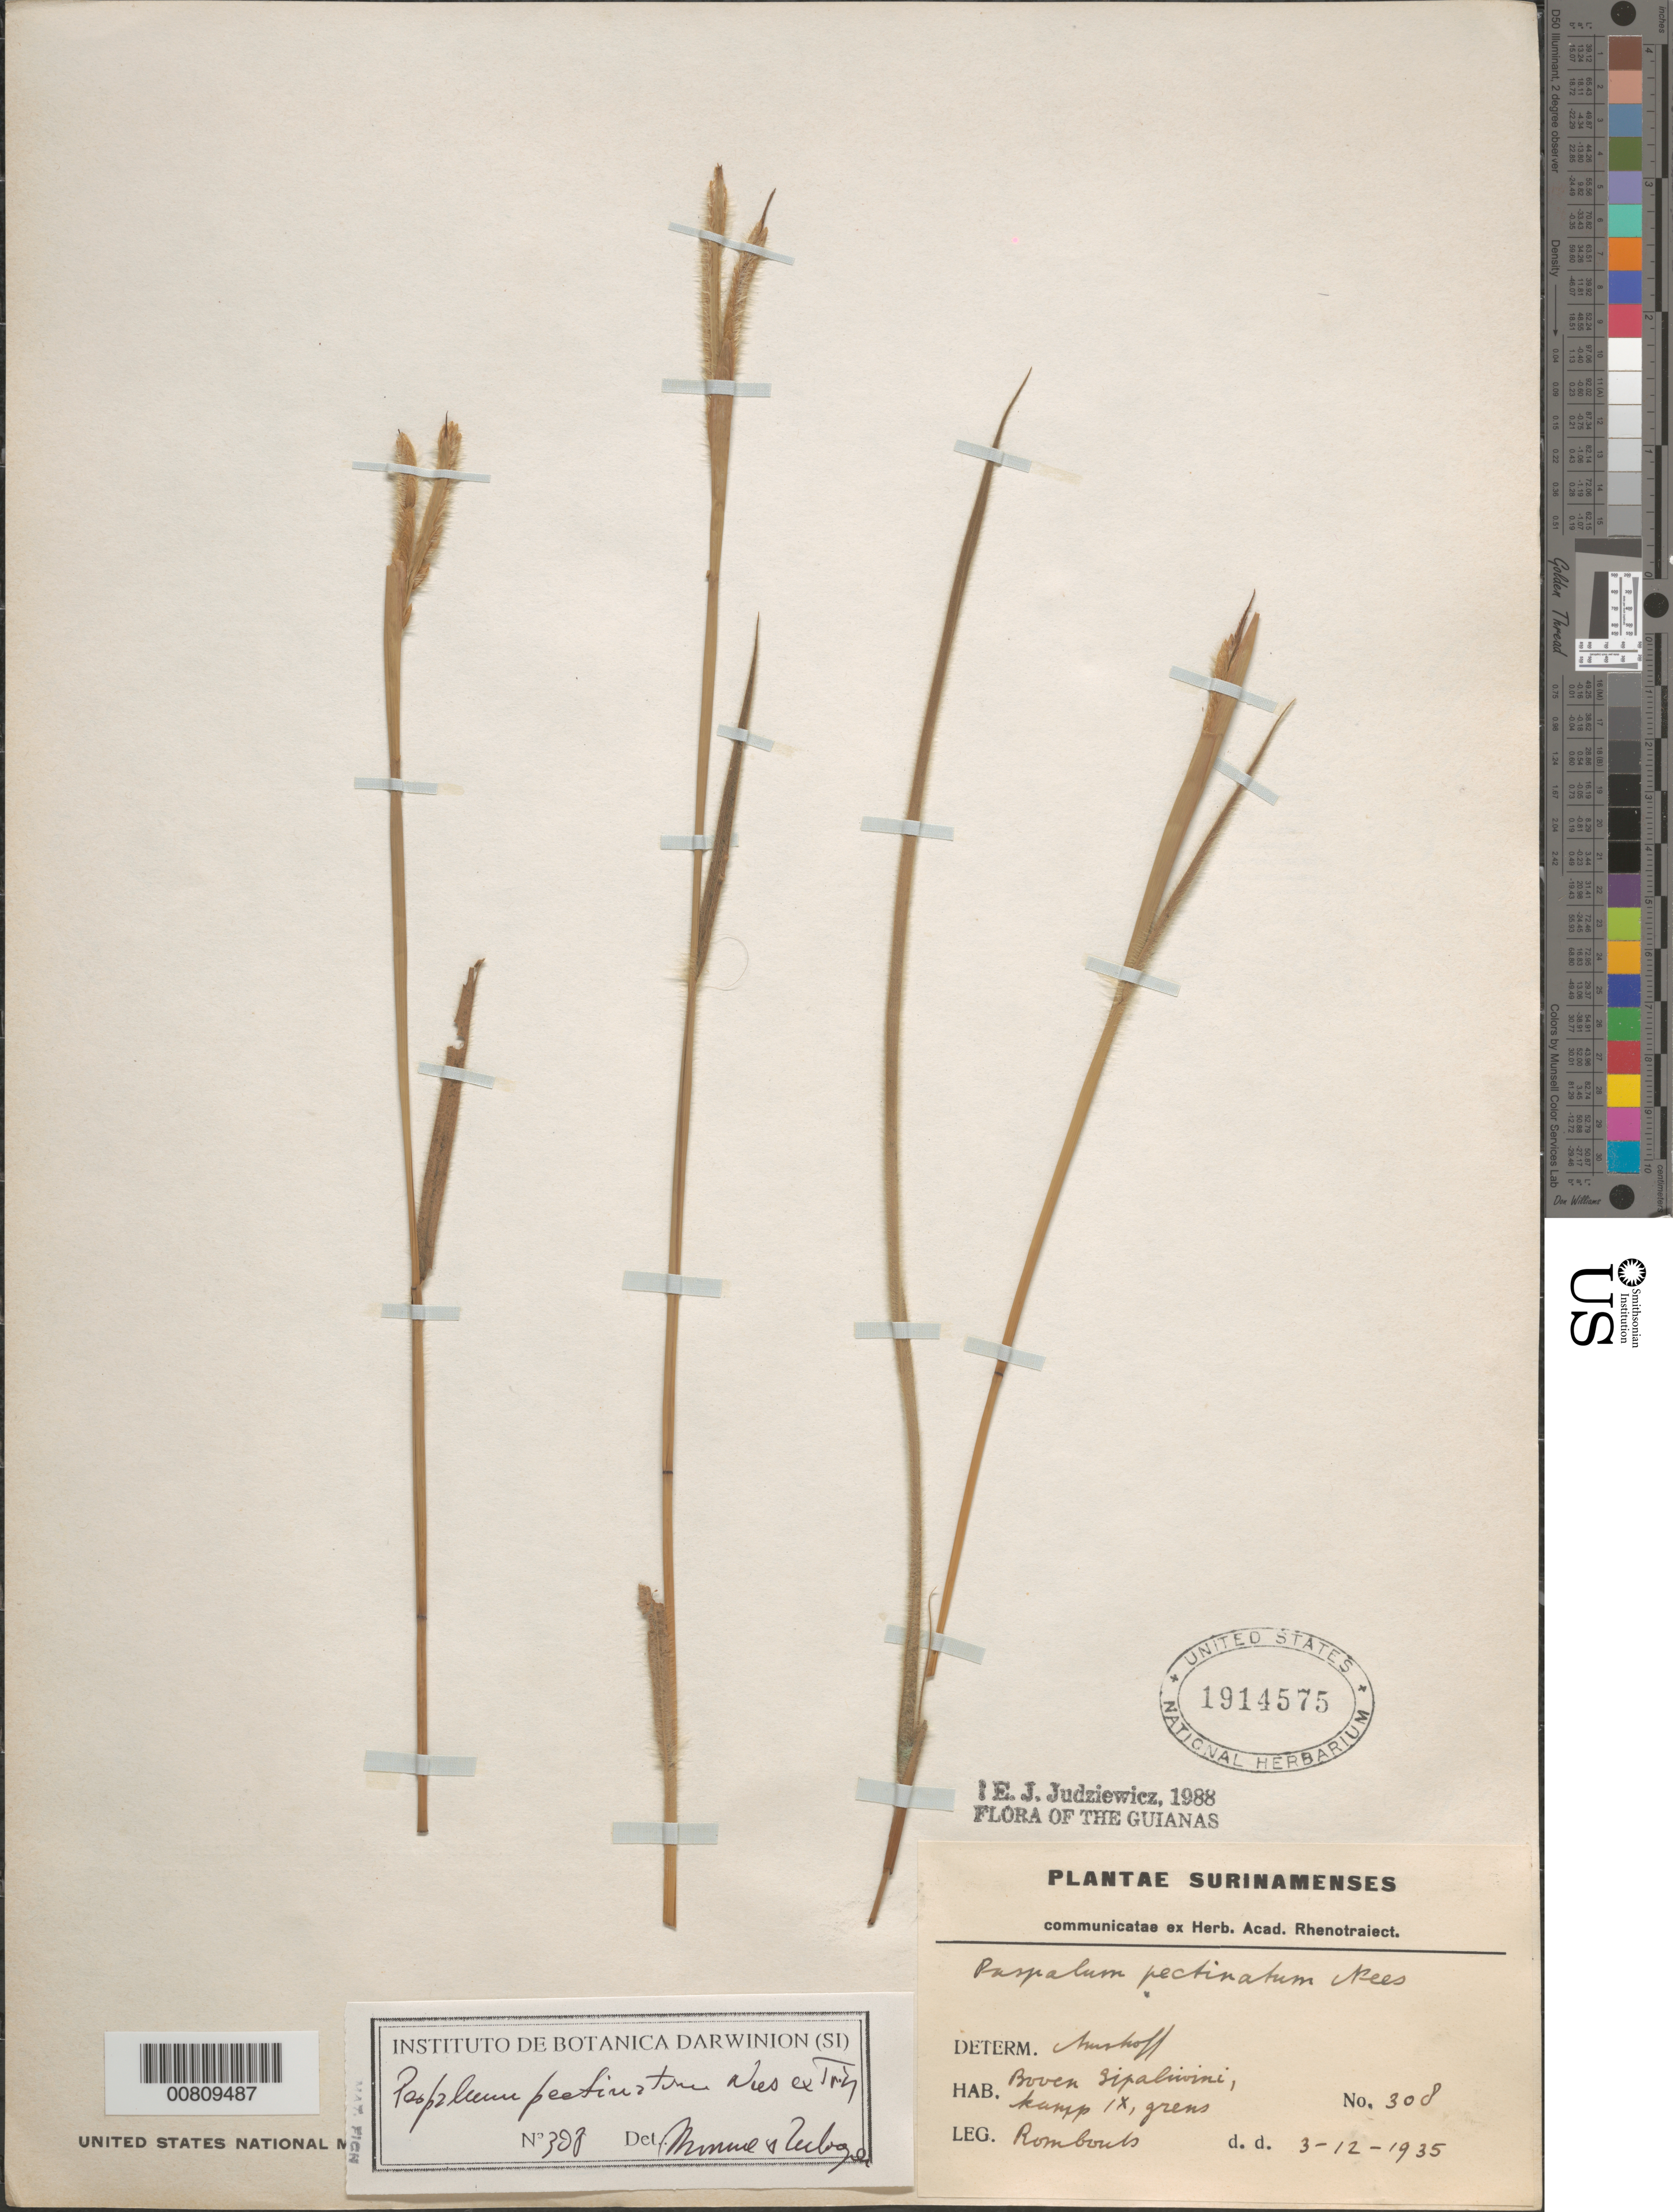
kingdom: Plantae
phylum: Tracheophyta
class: Liliopsida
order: Poales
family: Poaceae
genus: Paspalum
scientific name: Paspalum pectinatum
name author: Nees ex Trin.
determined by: Zuloaga, F. O.; Morrone, O. N.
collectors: H. Rombouts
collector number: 308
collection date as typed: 3-Dec-35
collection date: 1935-12-03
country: Suriname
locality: Upper Sipaliwini R., camp IX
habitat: Grens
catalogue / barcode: US 1914575